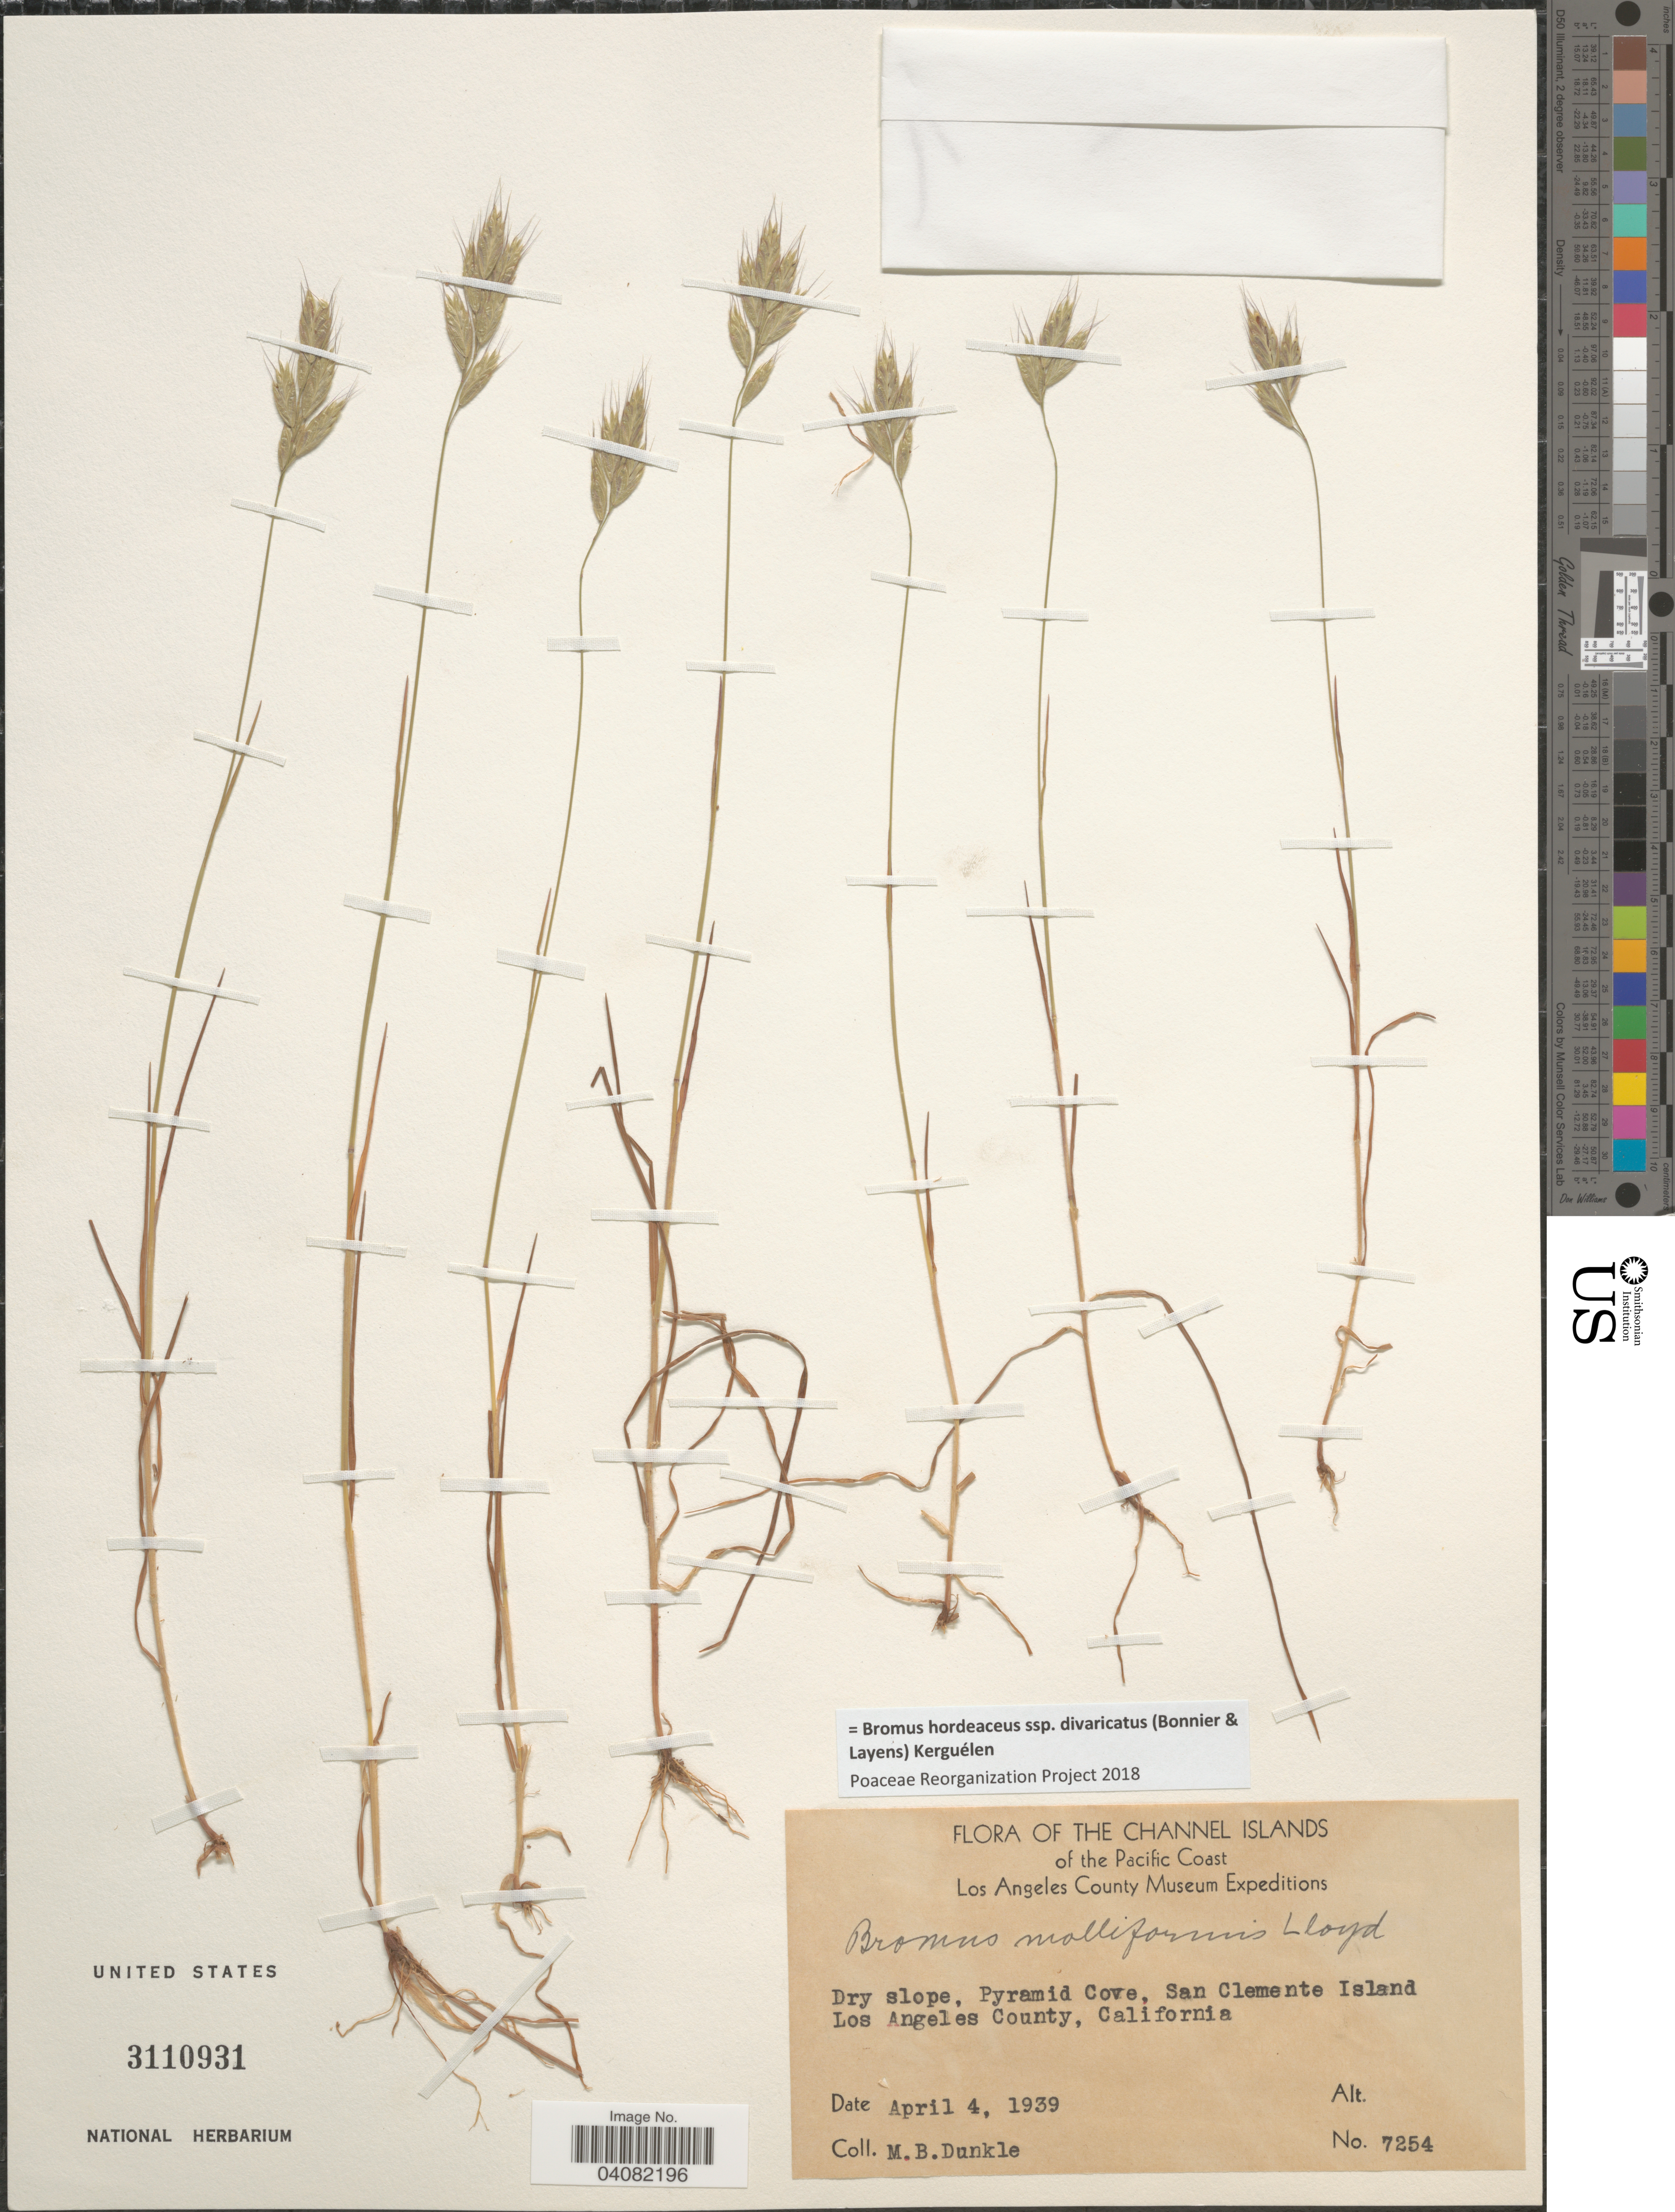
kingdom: Plantae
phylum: Tracheophyta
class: Liliopsida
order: Poales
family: Poaceae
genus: Bromus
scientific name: Bromus hordeaceus subsp. divaricatus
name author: (Bonnier & Layens) Kerguélen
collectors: M. Dunkle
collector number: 7254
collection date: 1939-04-04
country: United States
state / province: California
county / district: Los Angeles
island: San Clemente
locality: The Channel Islands of the Pacific Coast. Los Angeles County Museum Expeditions. Pyramid Cove, San Clemente Island. Los Angeles County.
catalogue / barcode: US 3110931